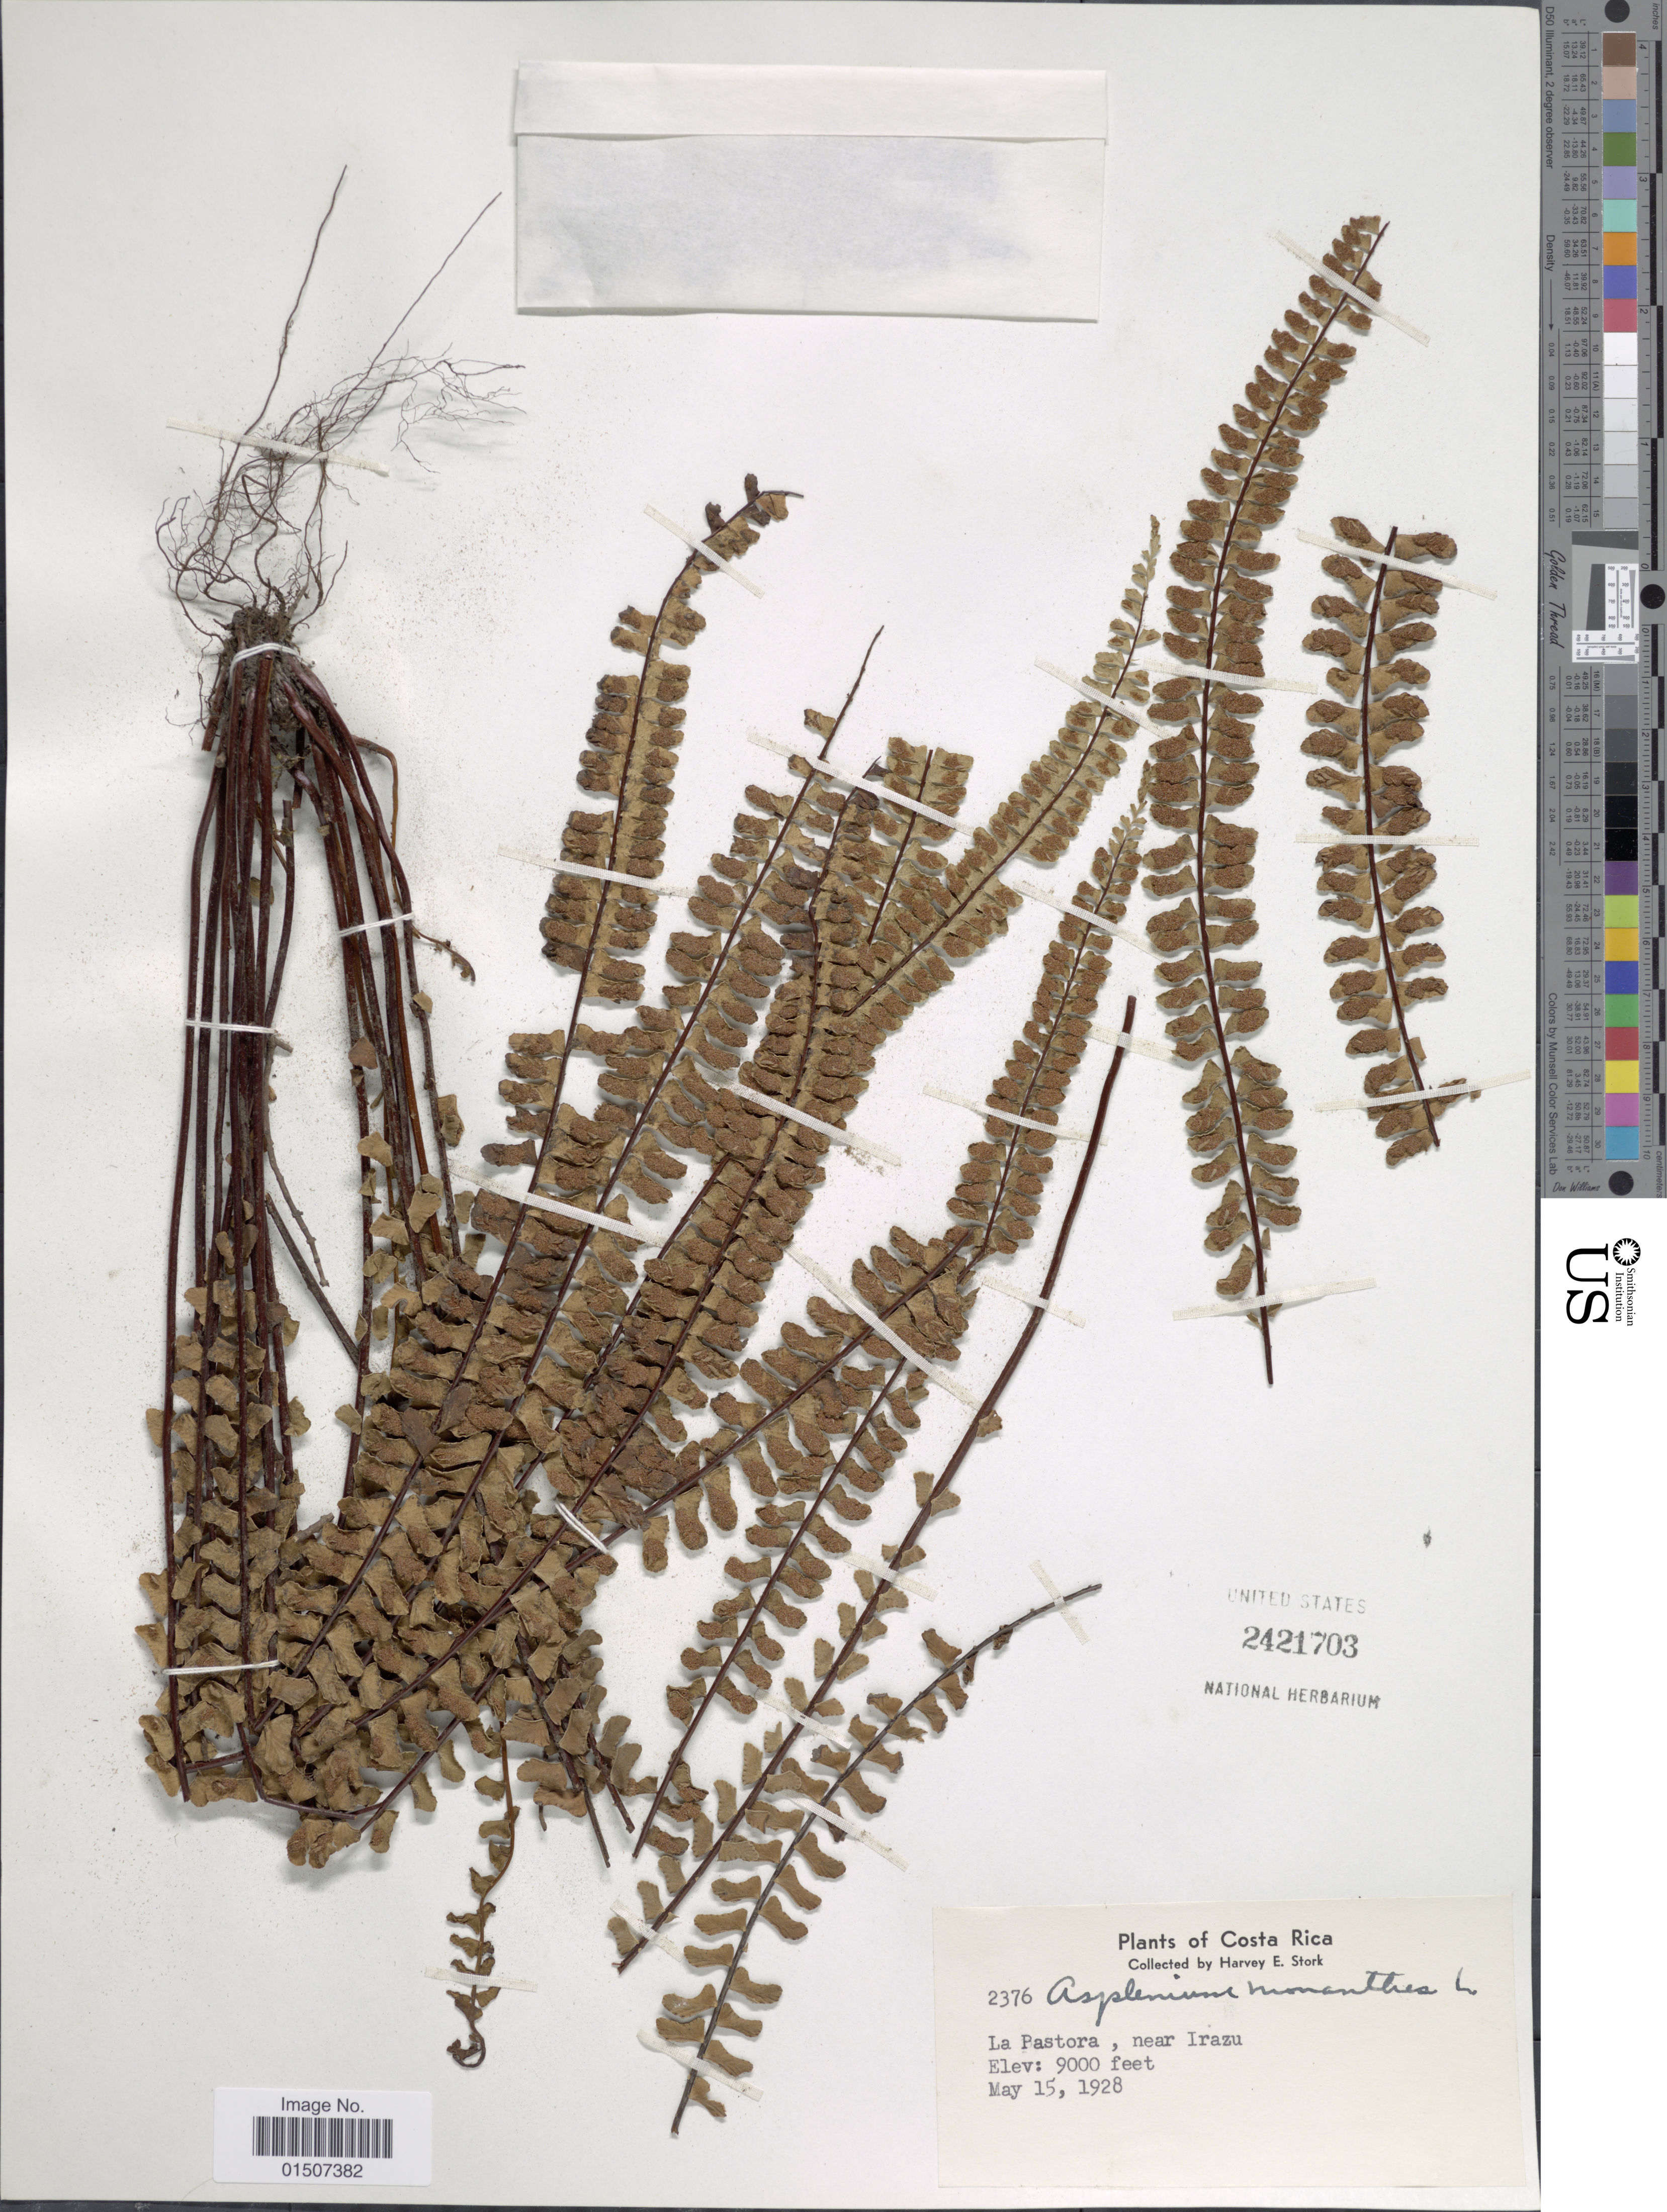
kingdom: Plantae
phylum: Tracheophyta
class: Polypodiopsida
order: Polypodiales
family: Aspleniaceae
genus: Asplenium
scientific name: Asplenium polyphyllum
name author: Bertol.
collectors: H. E. Stork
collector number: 2376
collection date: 1928-05-15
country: Costa Rica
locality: La Pastora, near Irazu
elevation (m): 2743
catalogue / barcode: US 2421703